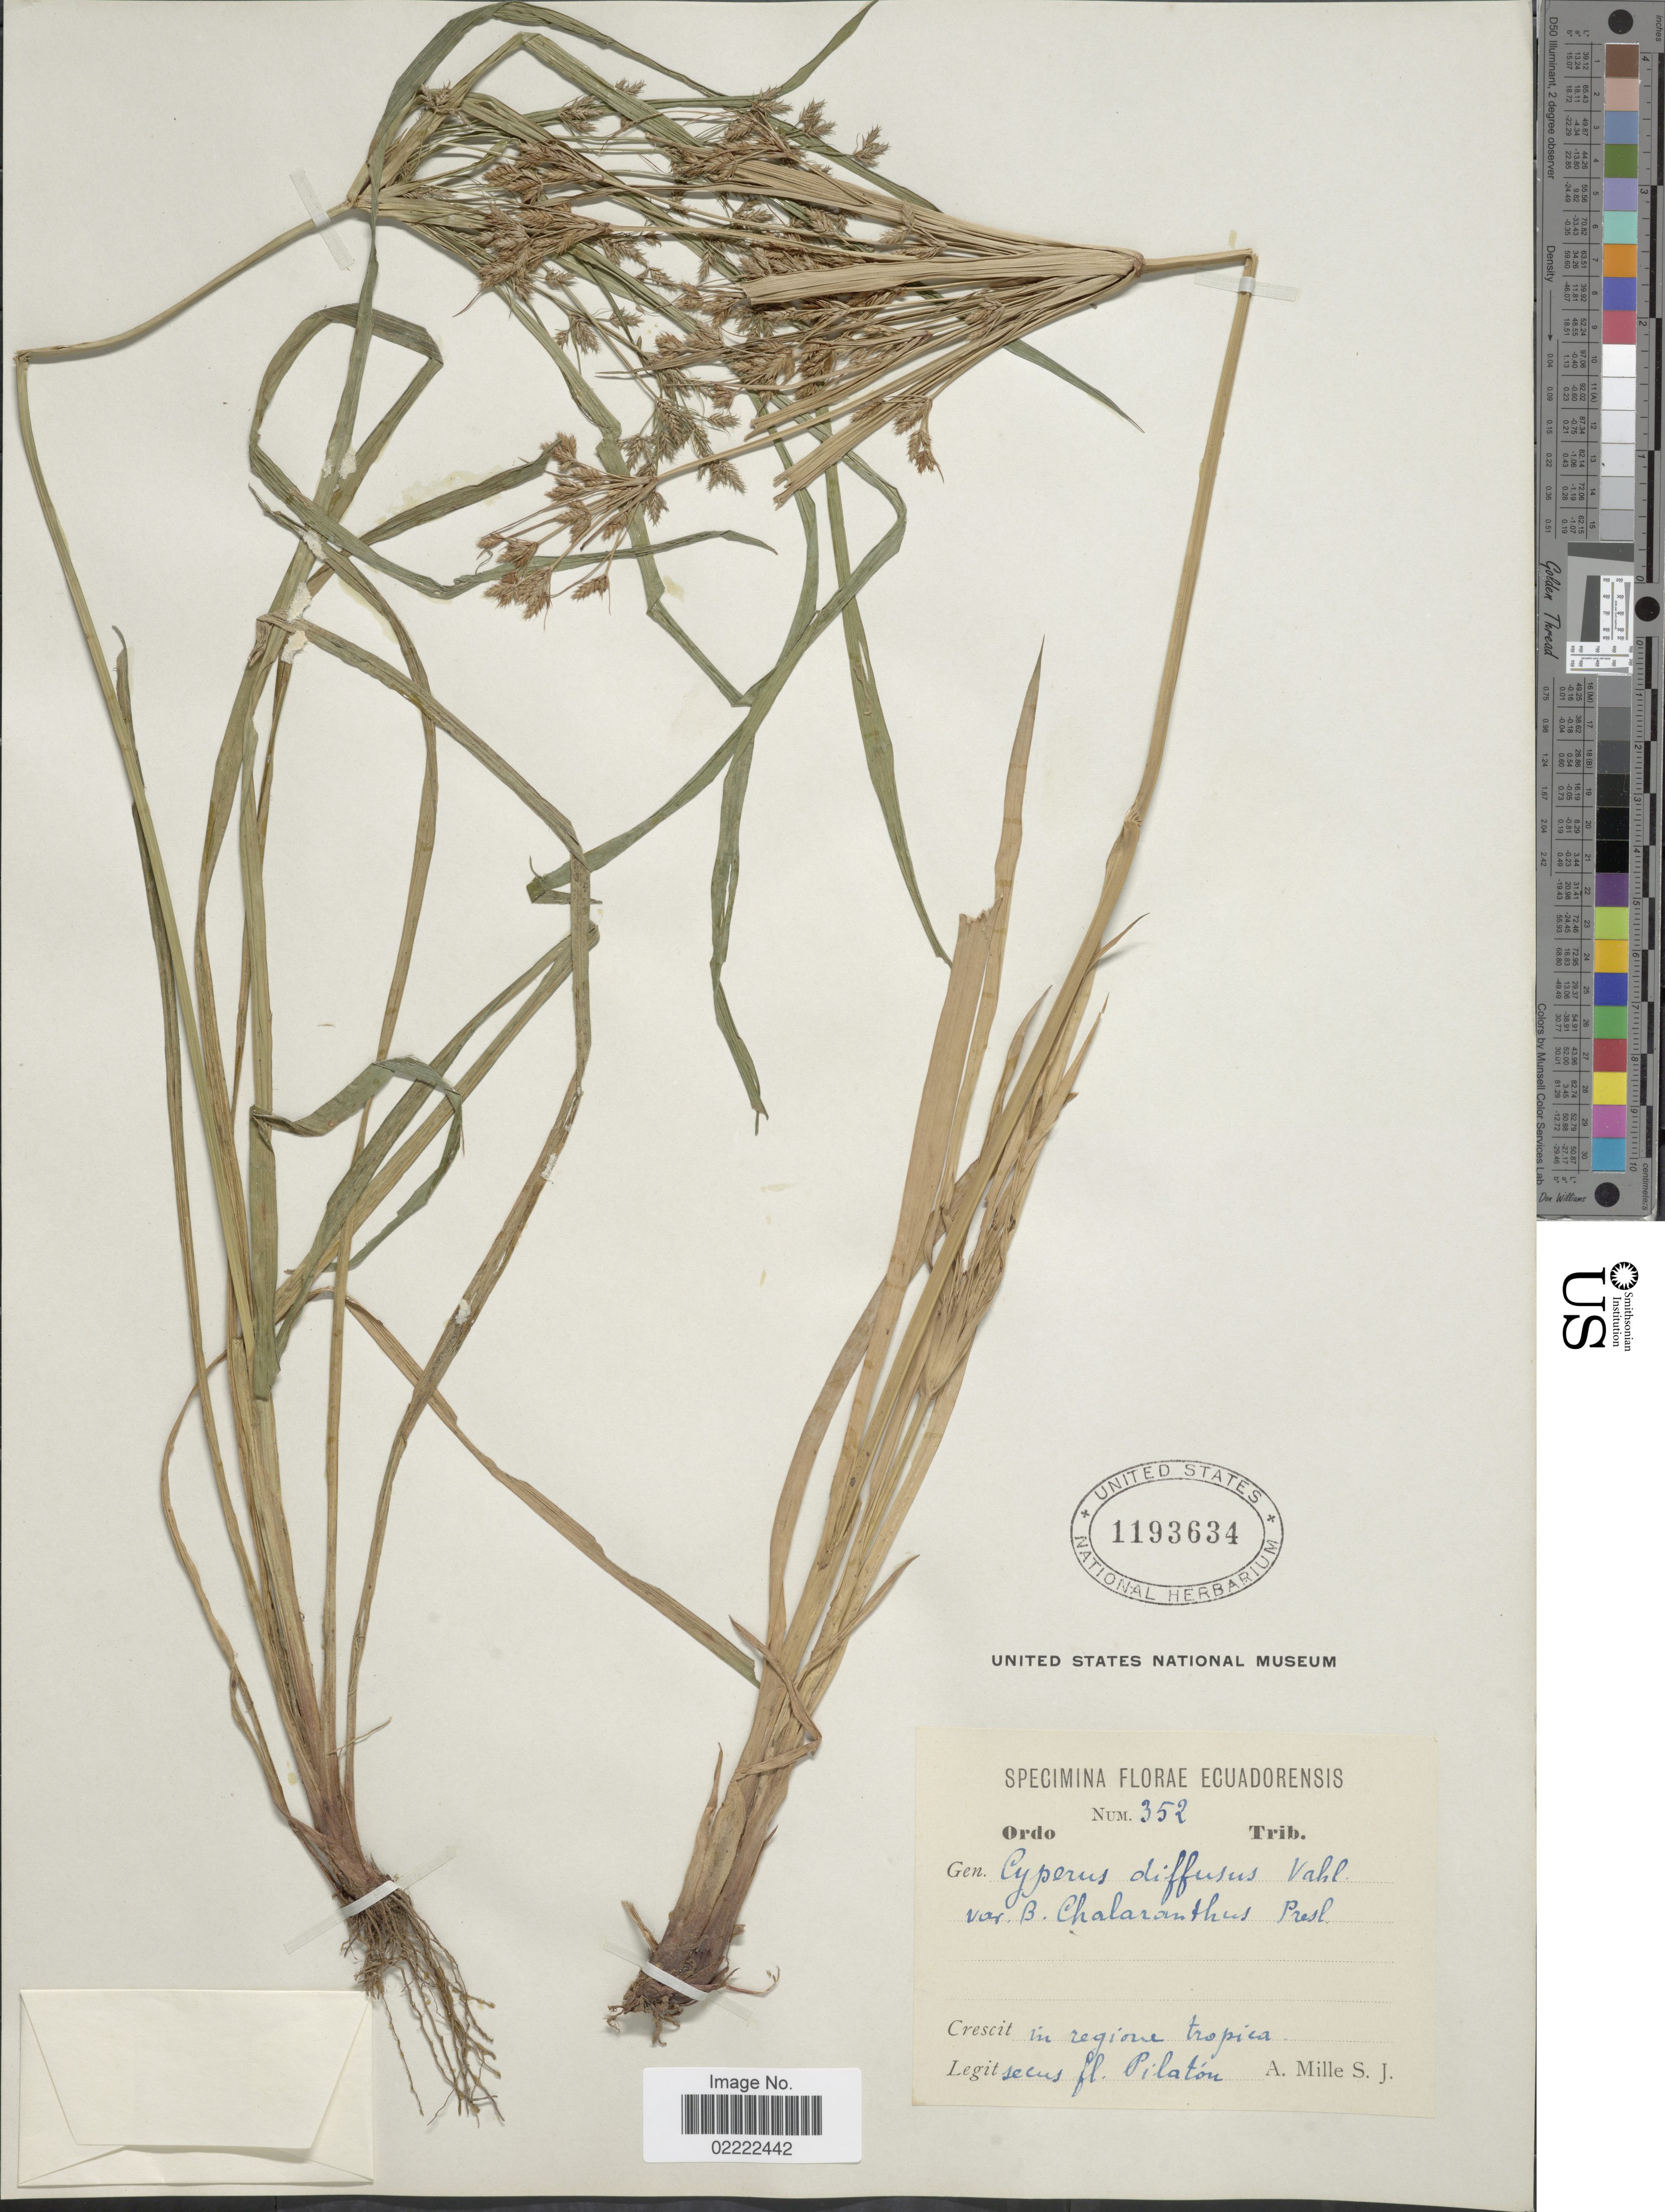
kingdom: Plantae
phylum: Tracheophyta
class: Liliopsida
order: Poales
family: Cyperaceae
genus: Cyperus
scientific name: Cyperus laxus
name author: Lam.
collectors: A. Mille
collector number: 352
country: Ecuador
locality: In regione tropica, secus fl. Pilaton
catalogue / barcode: US 1193634